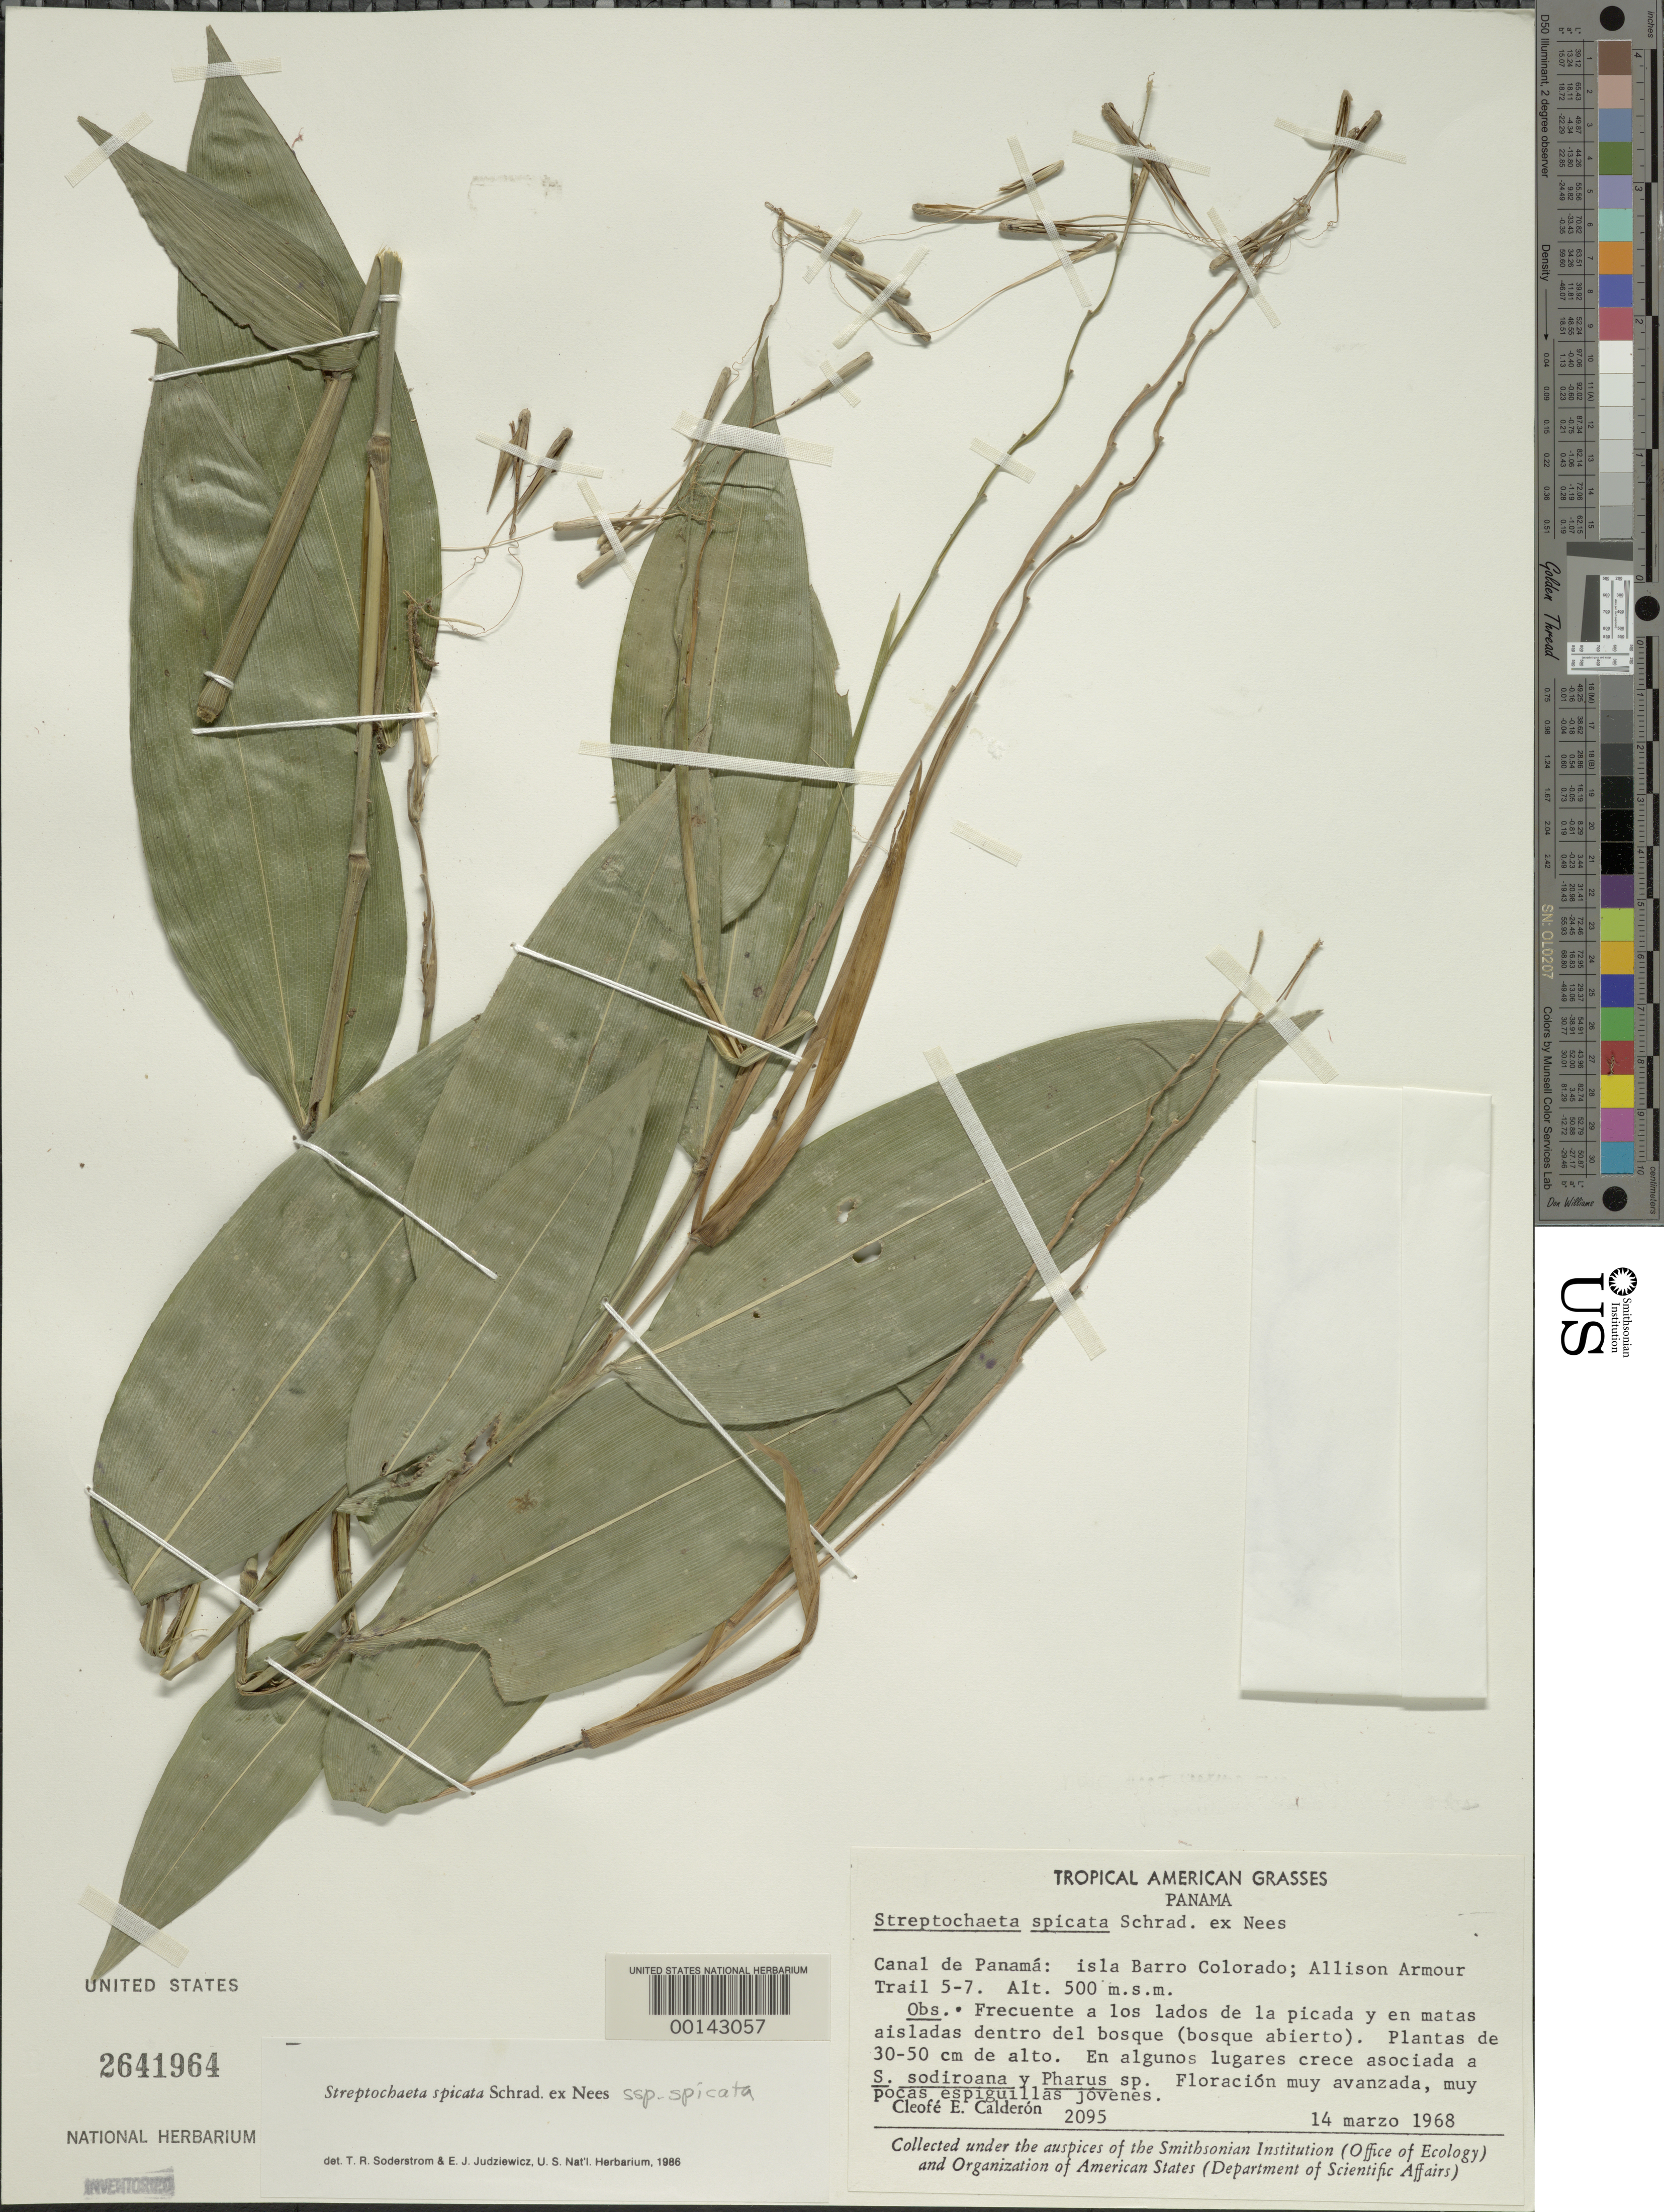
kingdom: Plantae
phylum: Tracheophyta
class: Liliopsida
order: Poales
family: Poaceae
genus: Streptochaeta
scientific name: Streptochaeta spicata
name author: Schrad. ex Nees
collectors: C. E. Calderón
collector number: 2095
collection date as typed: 14 Mar 1968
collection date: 1968-03-14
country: Panama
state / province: Panamá Oeste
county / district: Canal Zone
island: Barro Colorado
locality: Barro Colorado, Allison Armour Trail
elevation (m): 500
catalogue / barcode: US 2641964